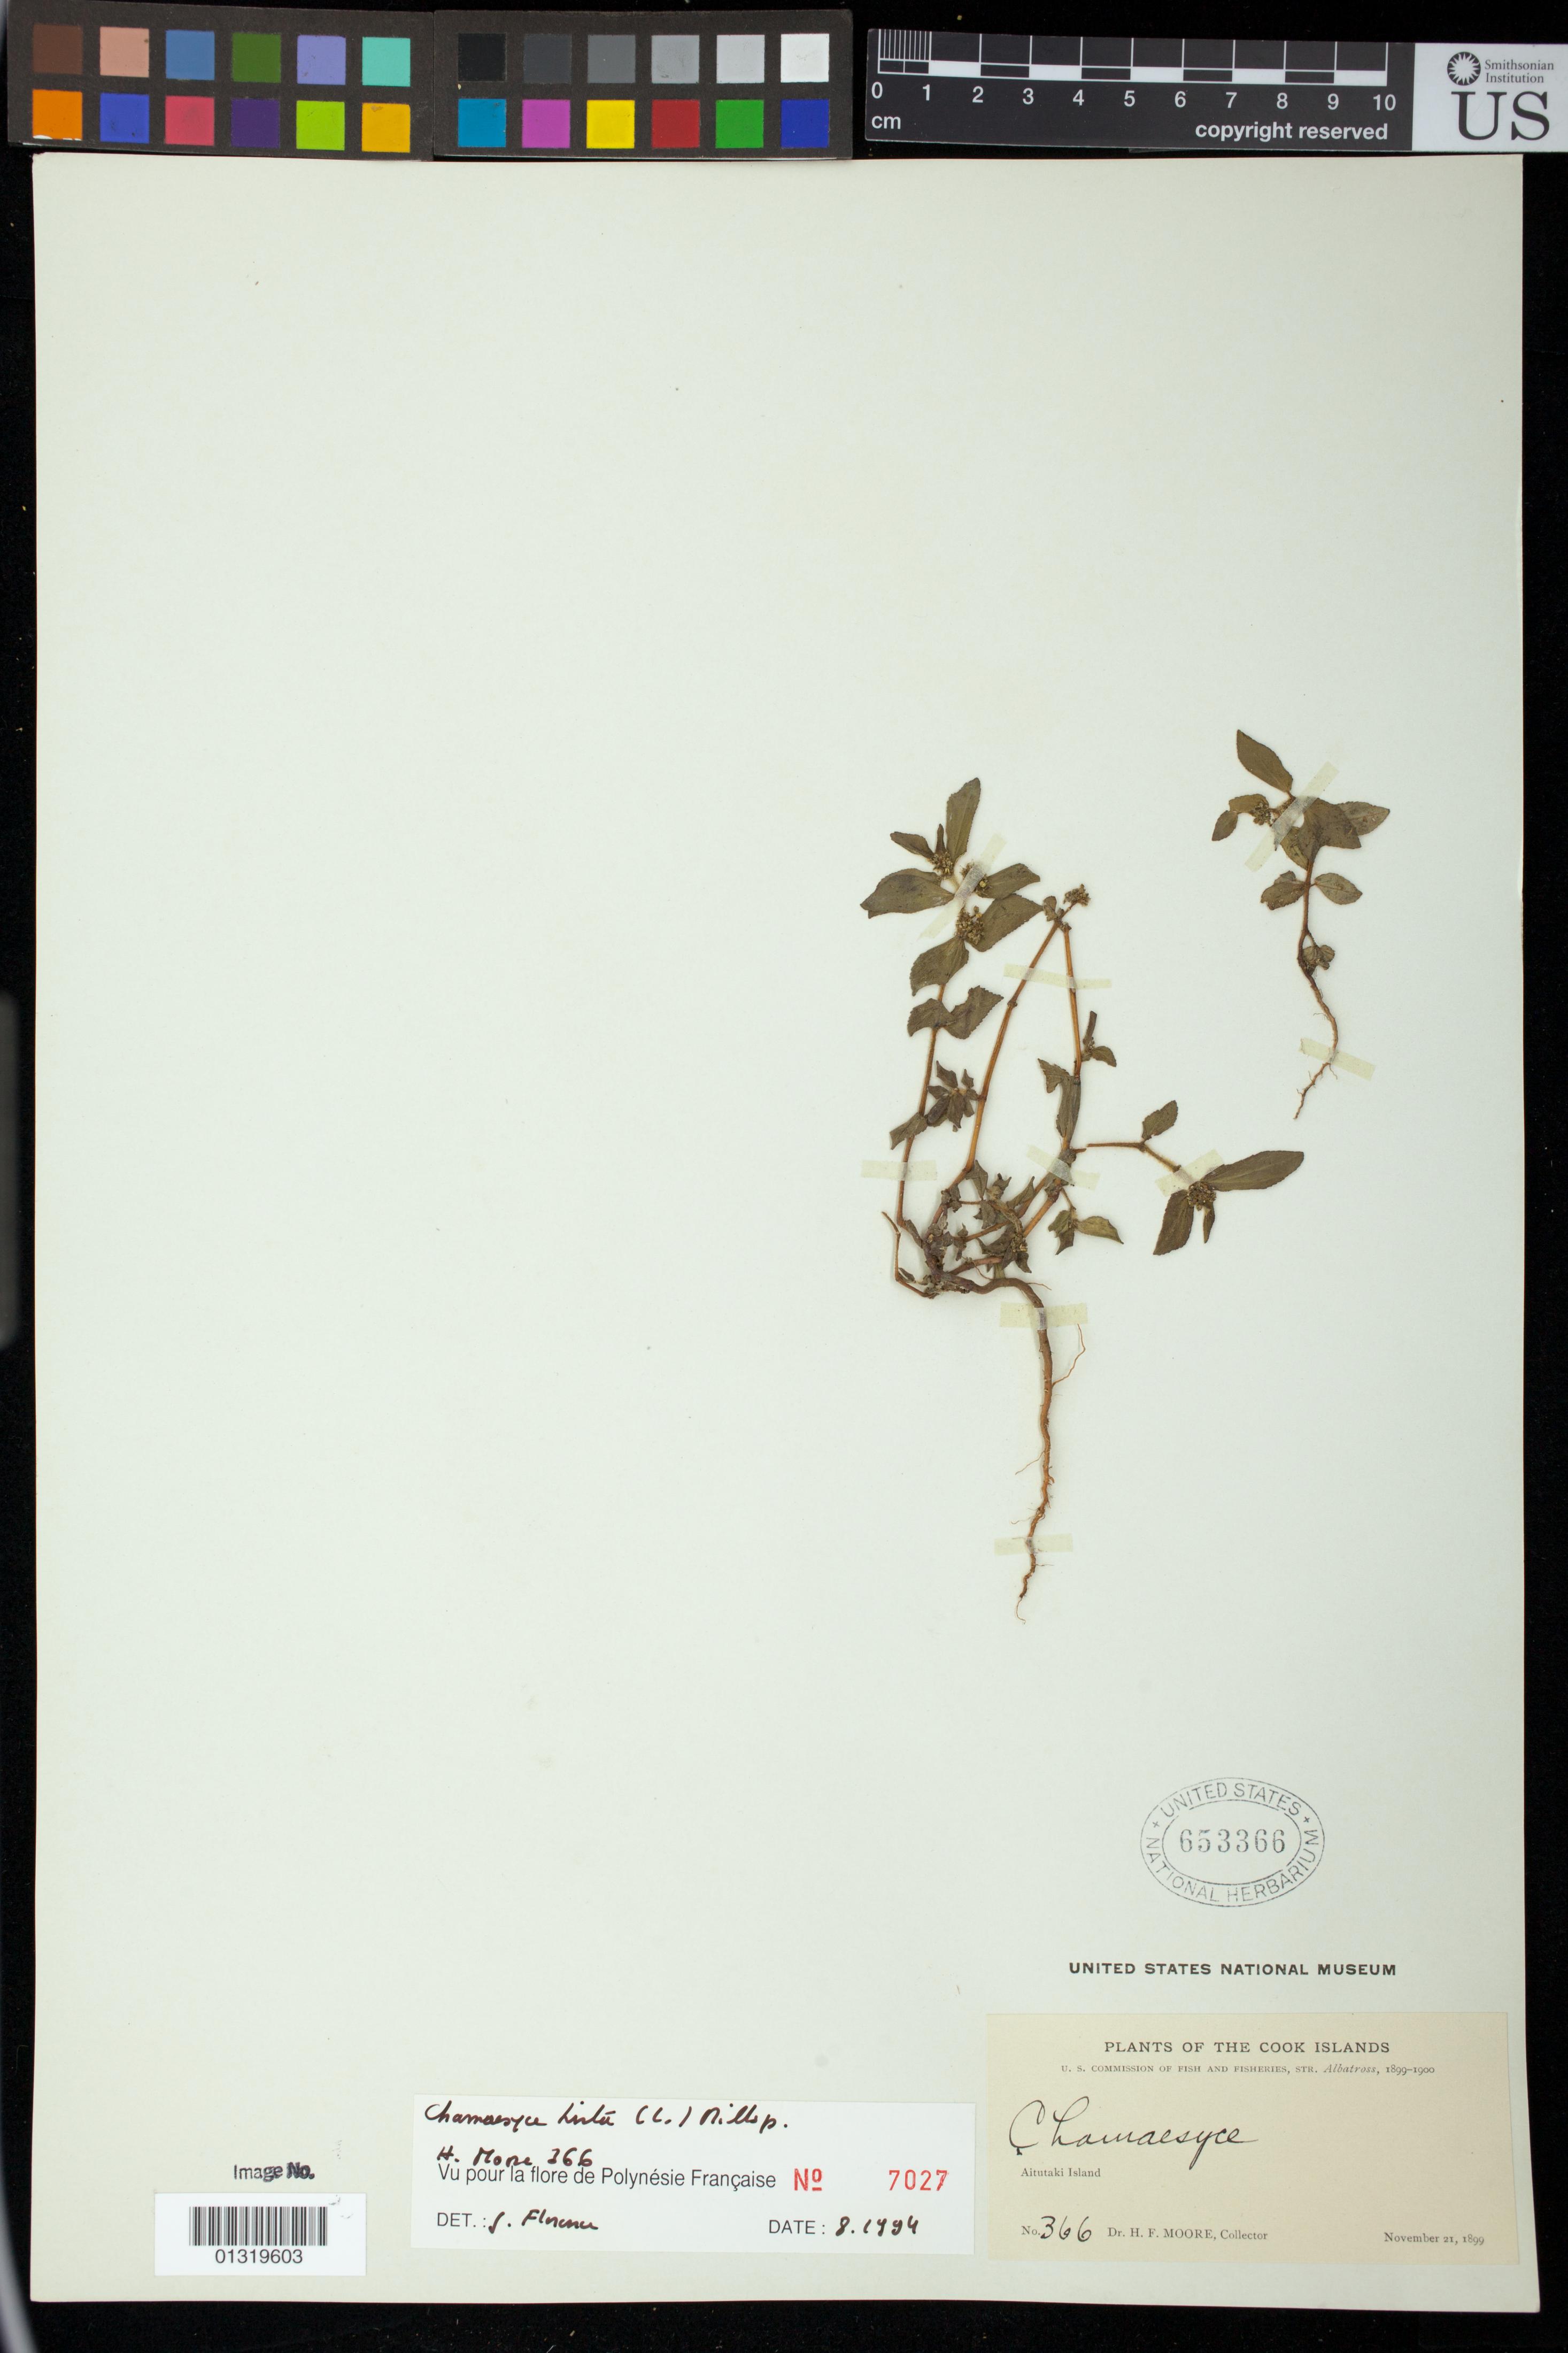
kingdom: Plantae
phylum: Tracheophyta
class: Magnoliopsida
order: Malpighiales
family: Euphorbiaceae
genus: Euphorbia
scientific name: Euphorbia hirta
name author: L.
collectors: H. F. Moore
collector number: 366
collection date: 1899-11-21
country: Cook Islands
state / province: Aitutaki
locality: Aitutaki Island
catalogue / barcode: US 653366